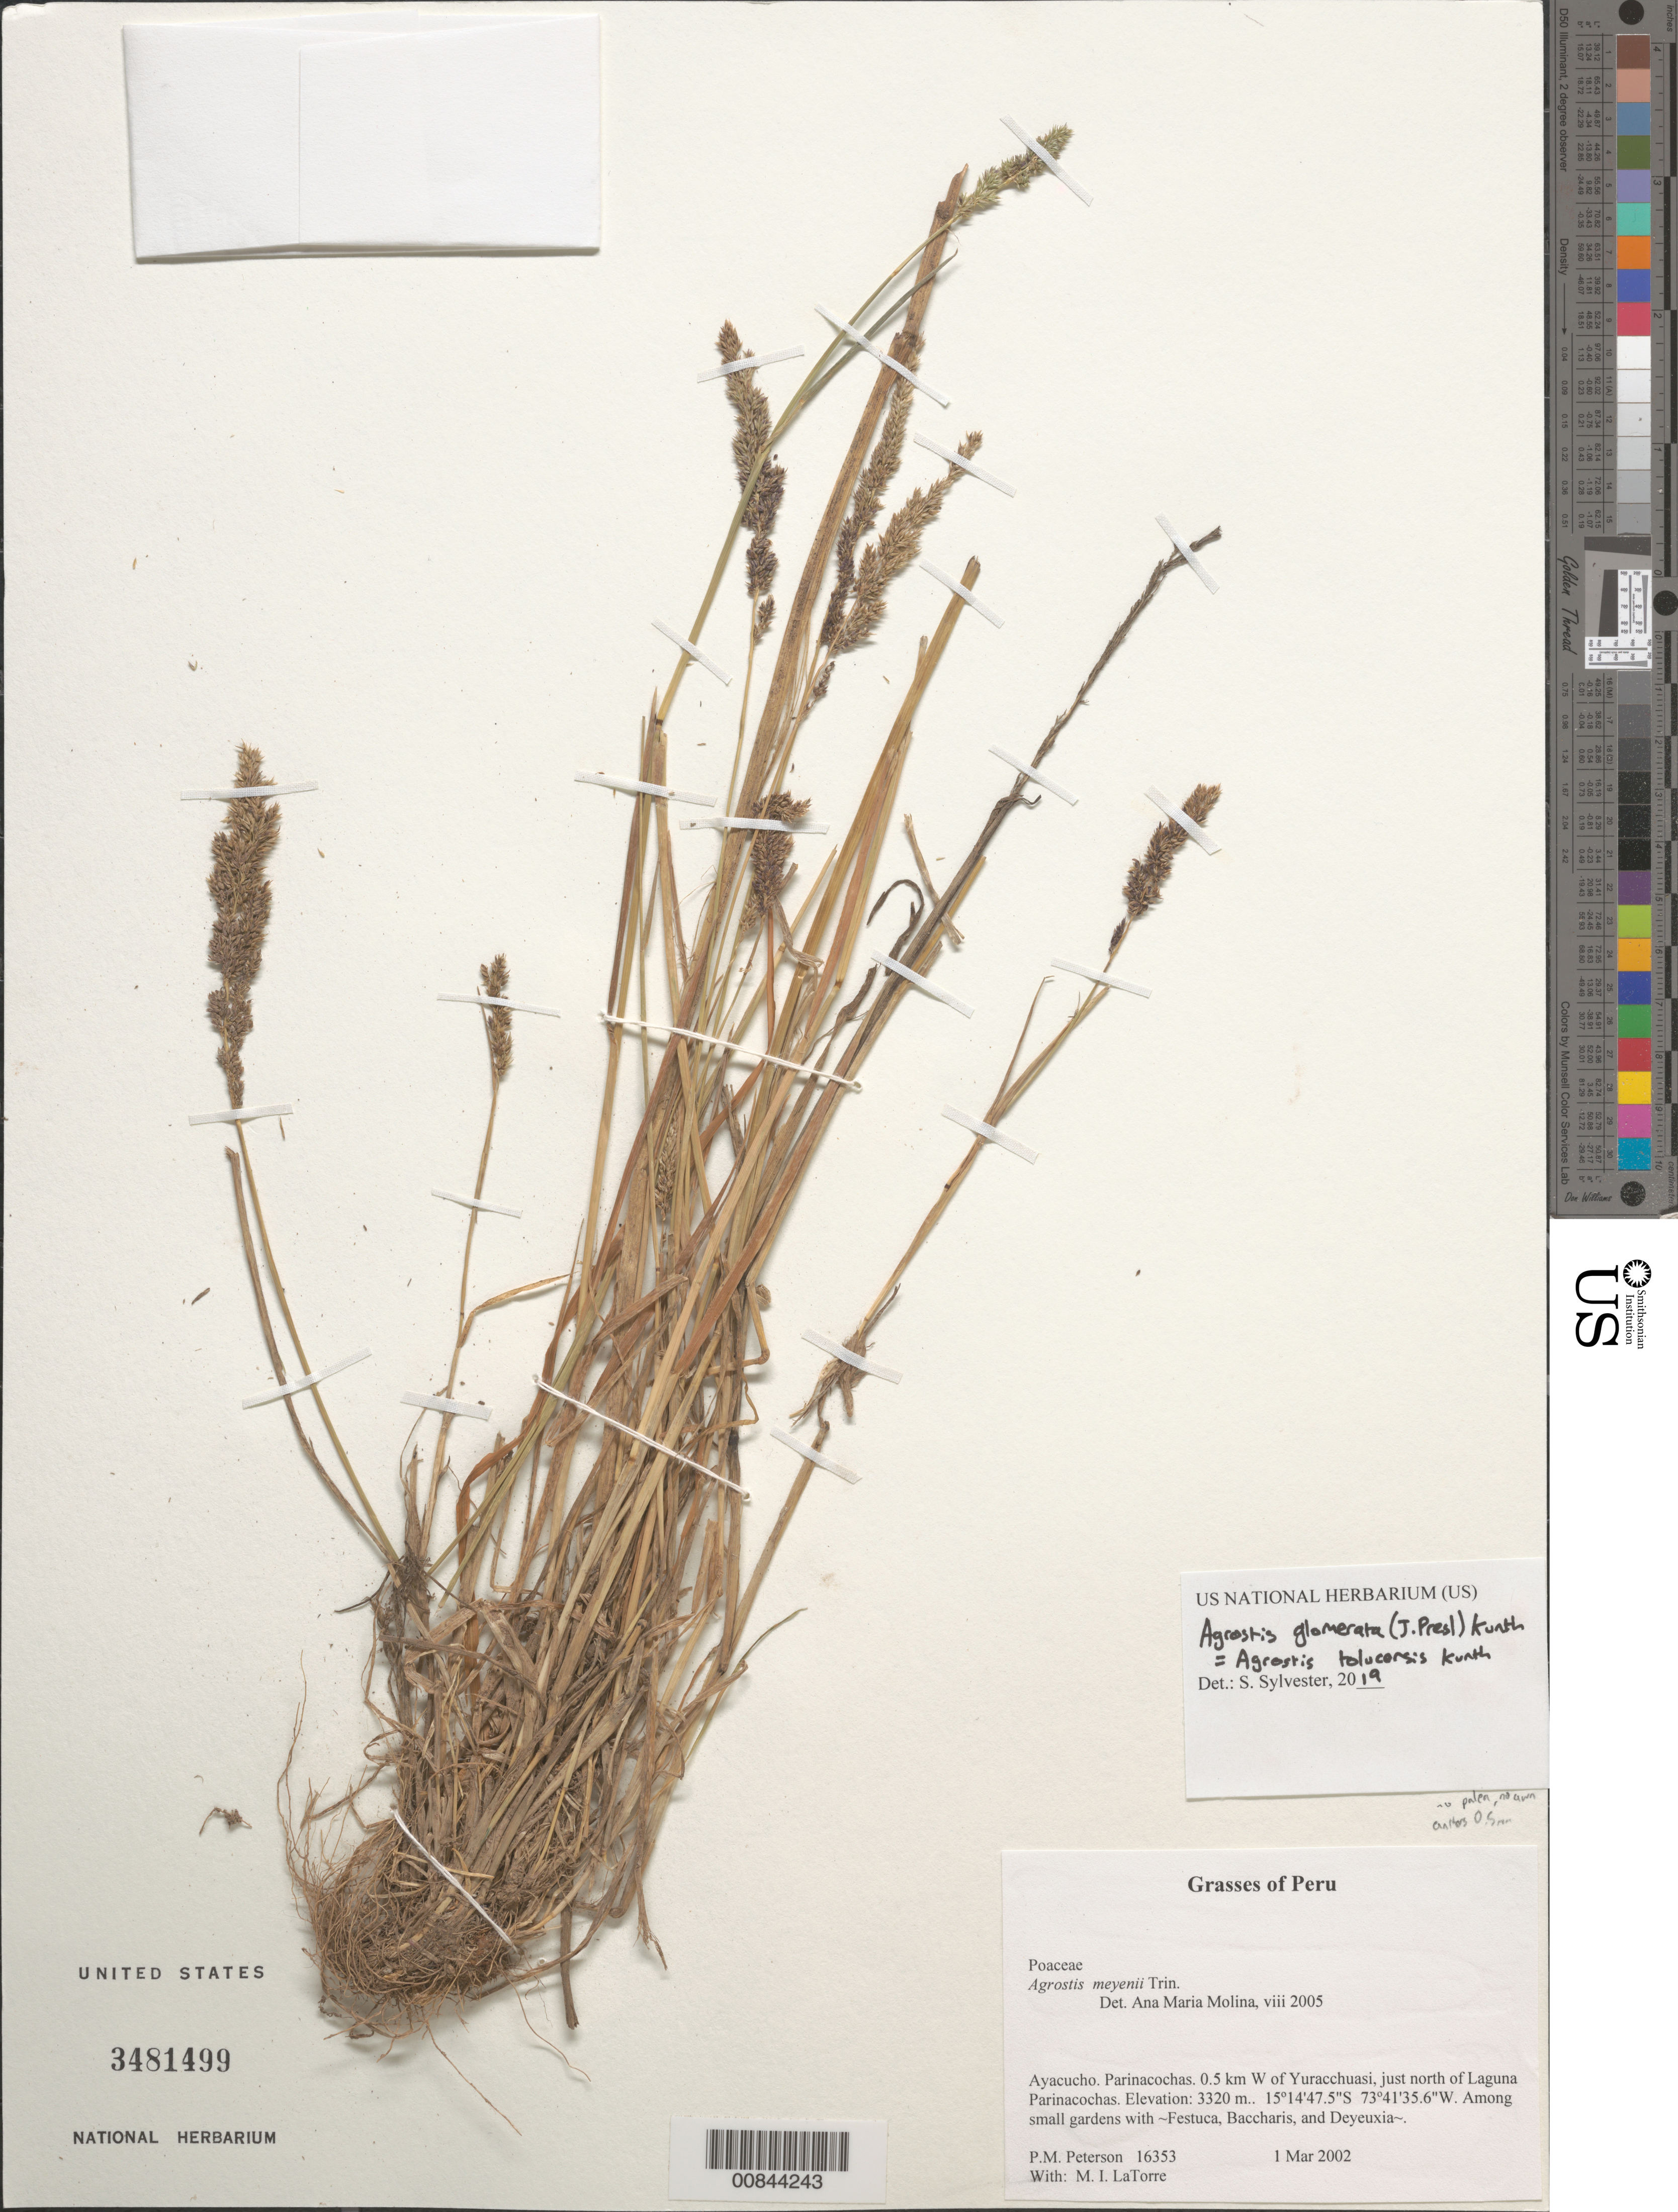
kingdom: Plantae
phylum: Tracheophyta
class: Liliopsida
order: Poales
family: Poaceae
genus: Agrostis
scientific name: Agrostis tolucensis Kunth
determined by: Sylvester, Steven P.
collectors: P. M. Peterson, M. I. La Torre, A. Ramírez & D. Susanibar Cruz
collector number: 16353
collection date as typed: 01 Mar 2002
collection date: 2002-03-01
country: Peru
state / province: Ayacucho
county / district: Parinacochas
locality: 0.5 km W of Yuracchuasi, just north of Laguna Parinacochas.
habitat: Among small gardens with ~Festuca, Baccharis, and Deyeuxia~.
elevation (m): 3320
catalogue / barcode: US 3481499